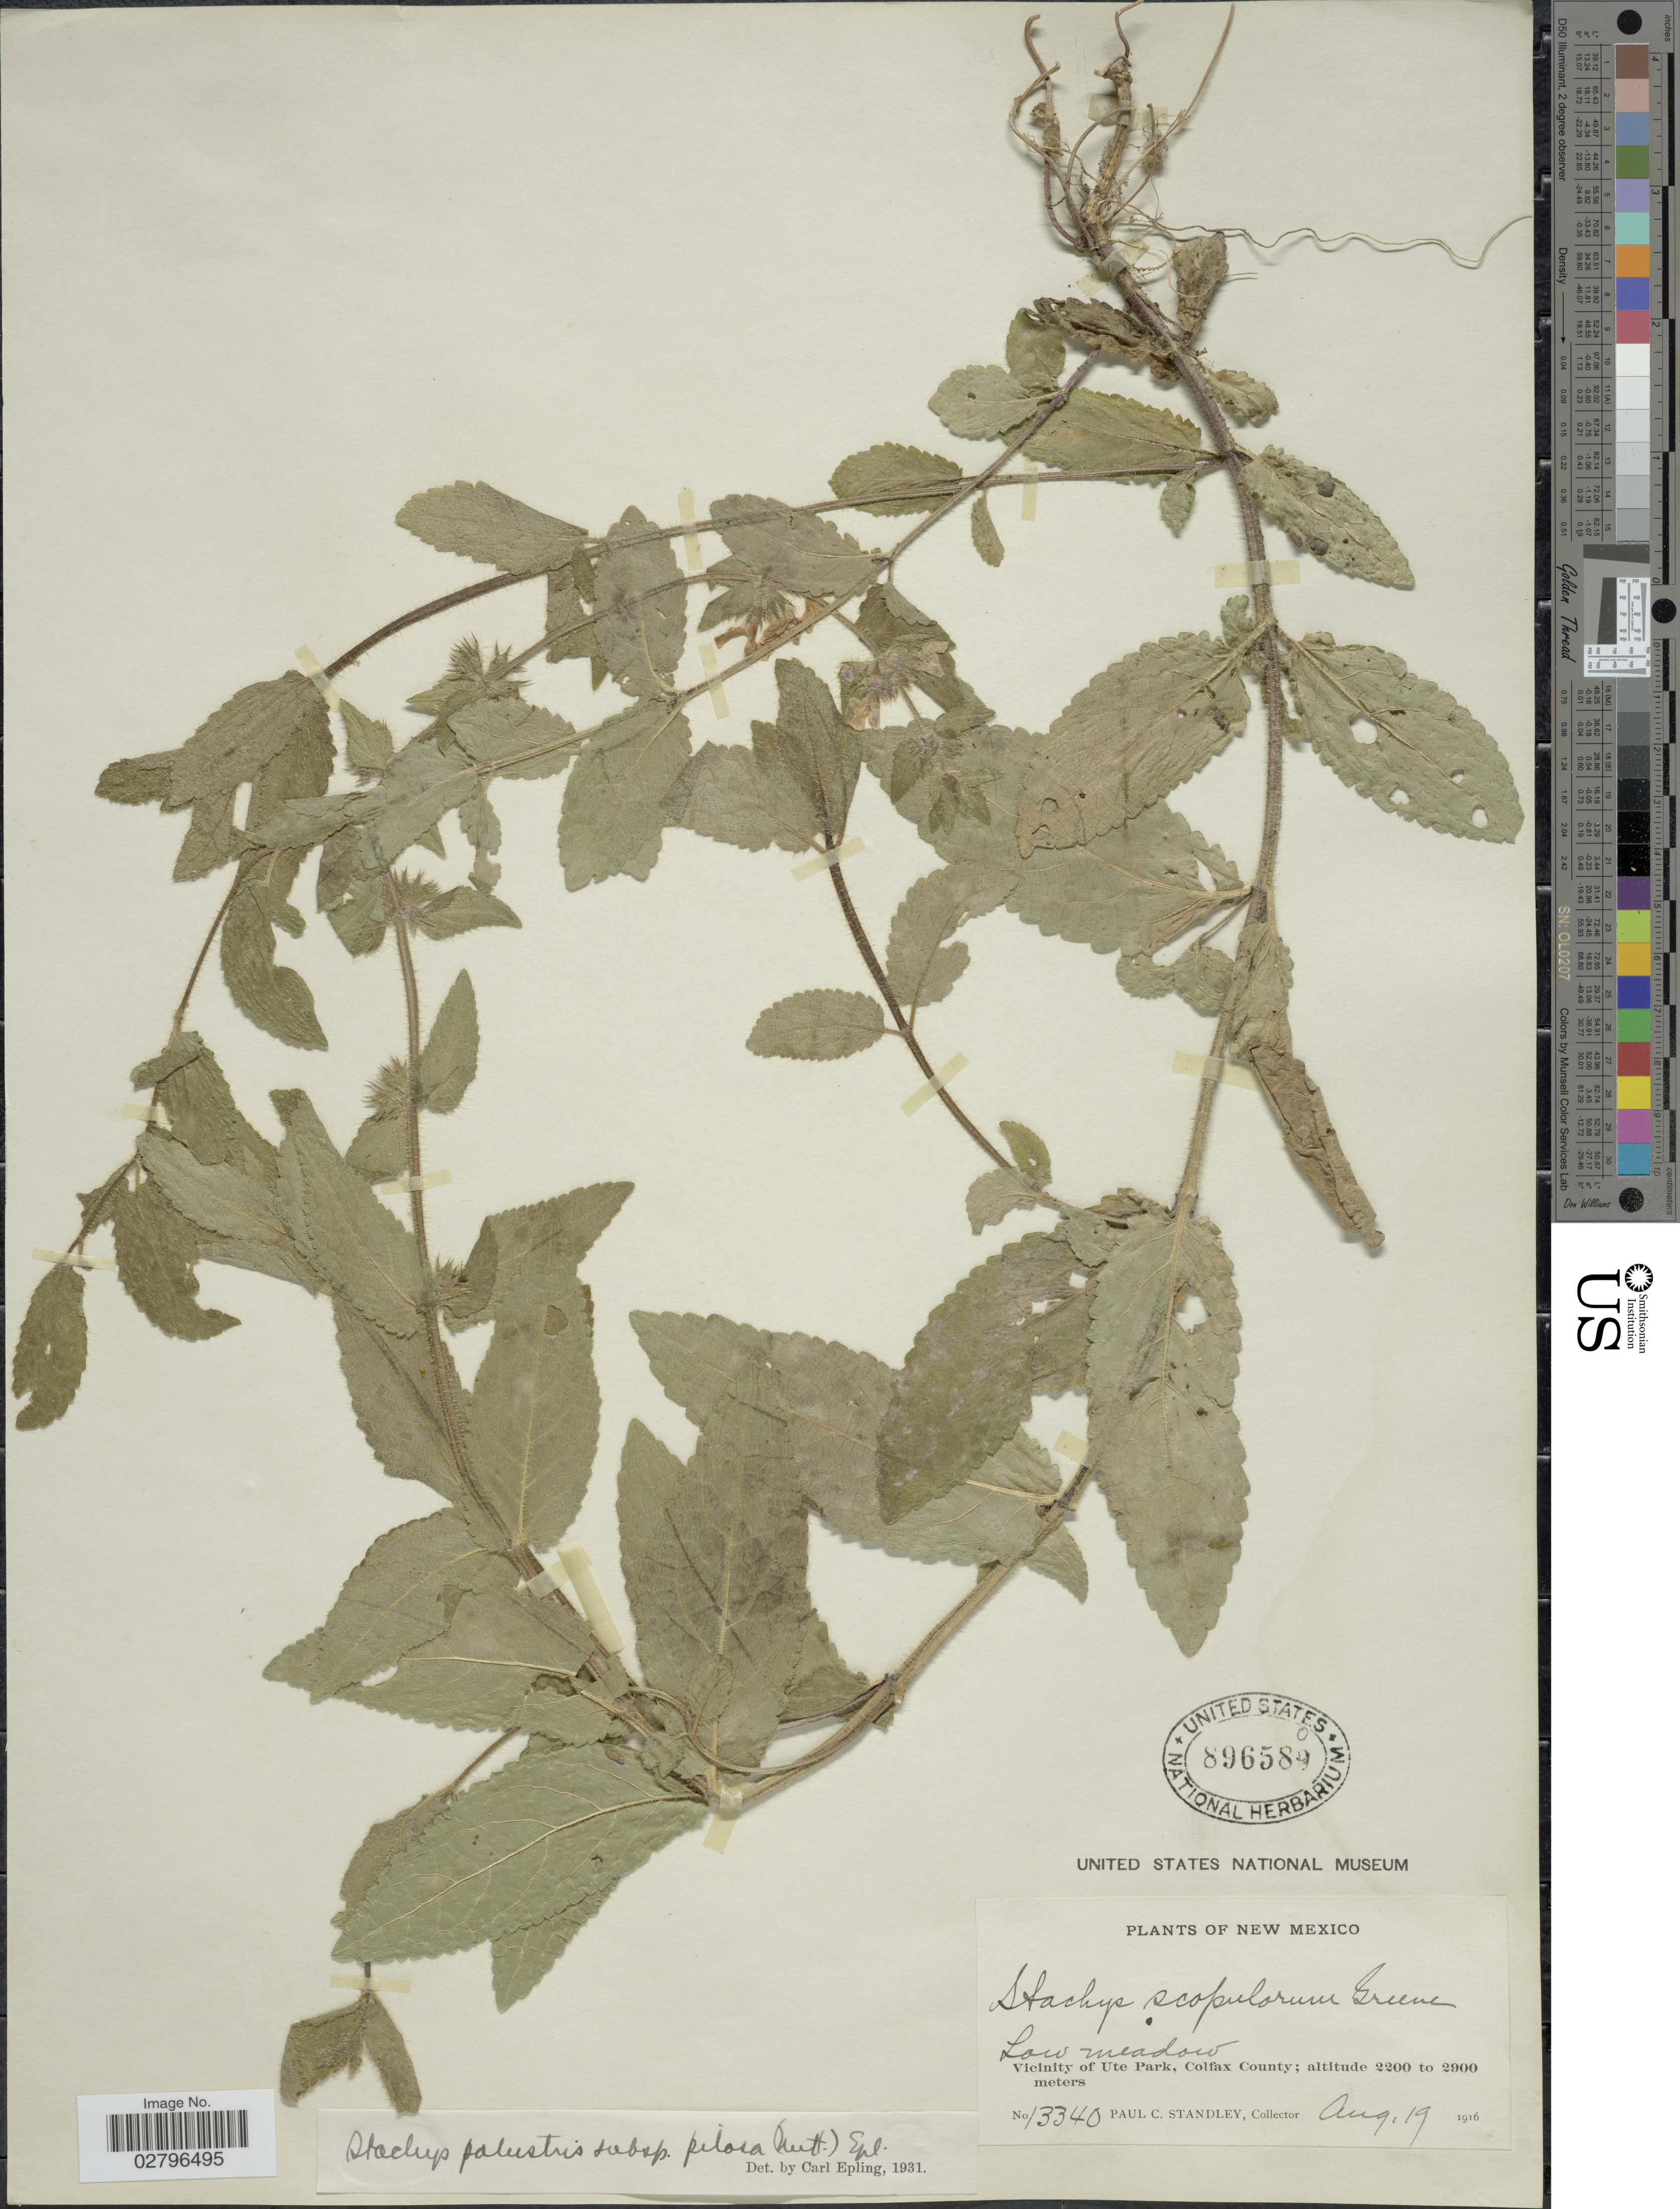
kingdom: Plantae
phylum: Tracheophyta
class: Magnoliopsida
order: Lamiales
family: Lamiaceae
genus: Stachys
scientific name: Stachys palustris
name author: L.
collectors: P. C. Standley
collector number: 13340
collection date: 1916-08-19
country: United States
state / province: New Mexico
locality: Vicinity of Ute Park, Colfax County.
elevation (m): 2200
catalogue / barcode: US 896589